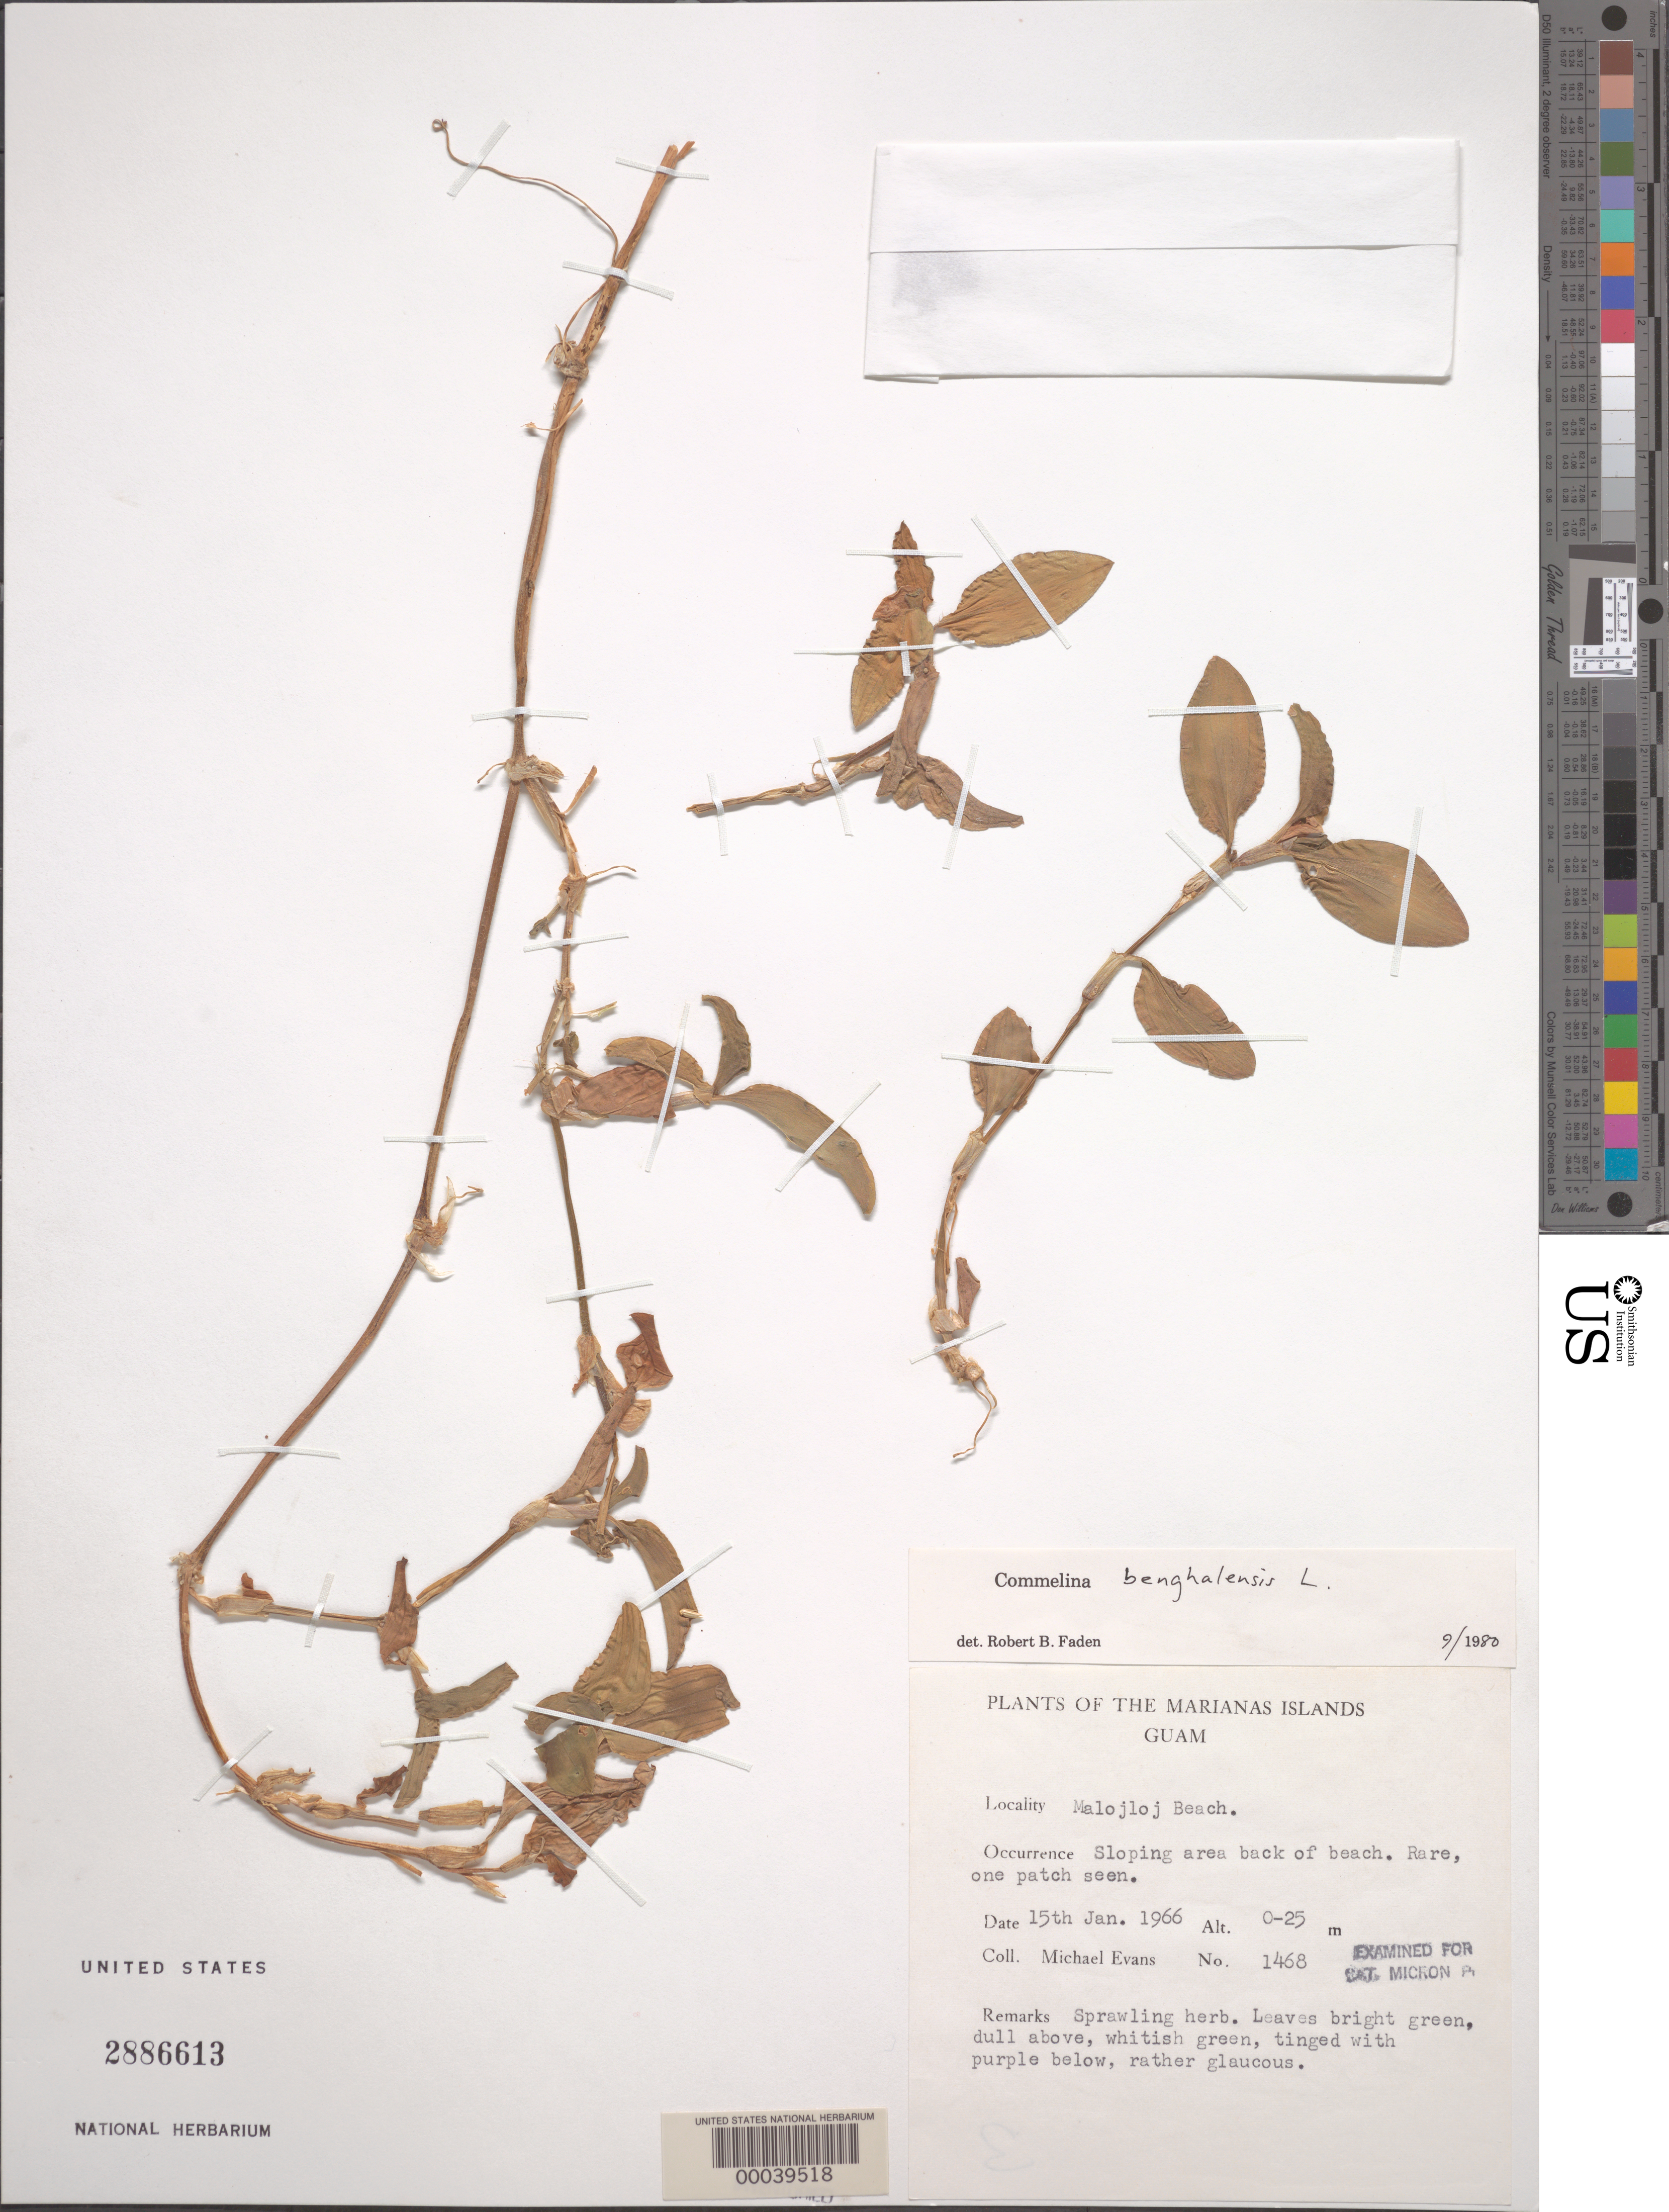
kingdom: Plantae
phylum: Tracheophyta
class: Liliopsida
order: Commelinales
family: Commelinaceae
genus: Commelina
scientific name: Commelina benghalensis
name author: L.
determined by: Faden, Robert B., (US), Smithsonian Institution - National Museum of Natural History (UNITED STATES)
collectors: M. Evans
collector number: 1468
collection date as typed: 15 Jan 1966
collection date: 1966-01-15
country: Guam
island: Guam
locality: Malojloj beach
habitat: Slope near beach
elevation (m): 1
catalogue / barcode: US 2886613